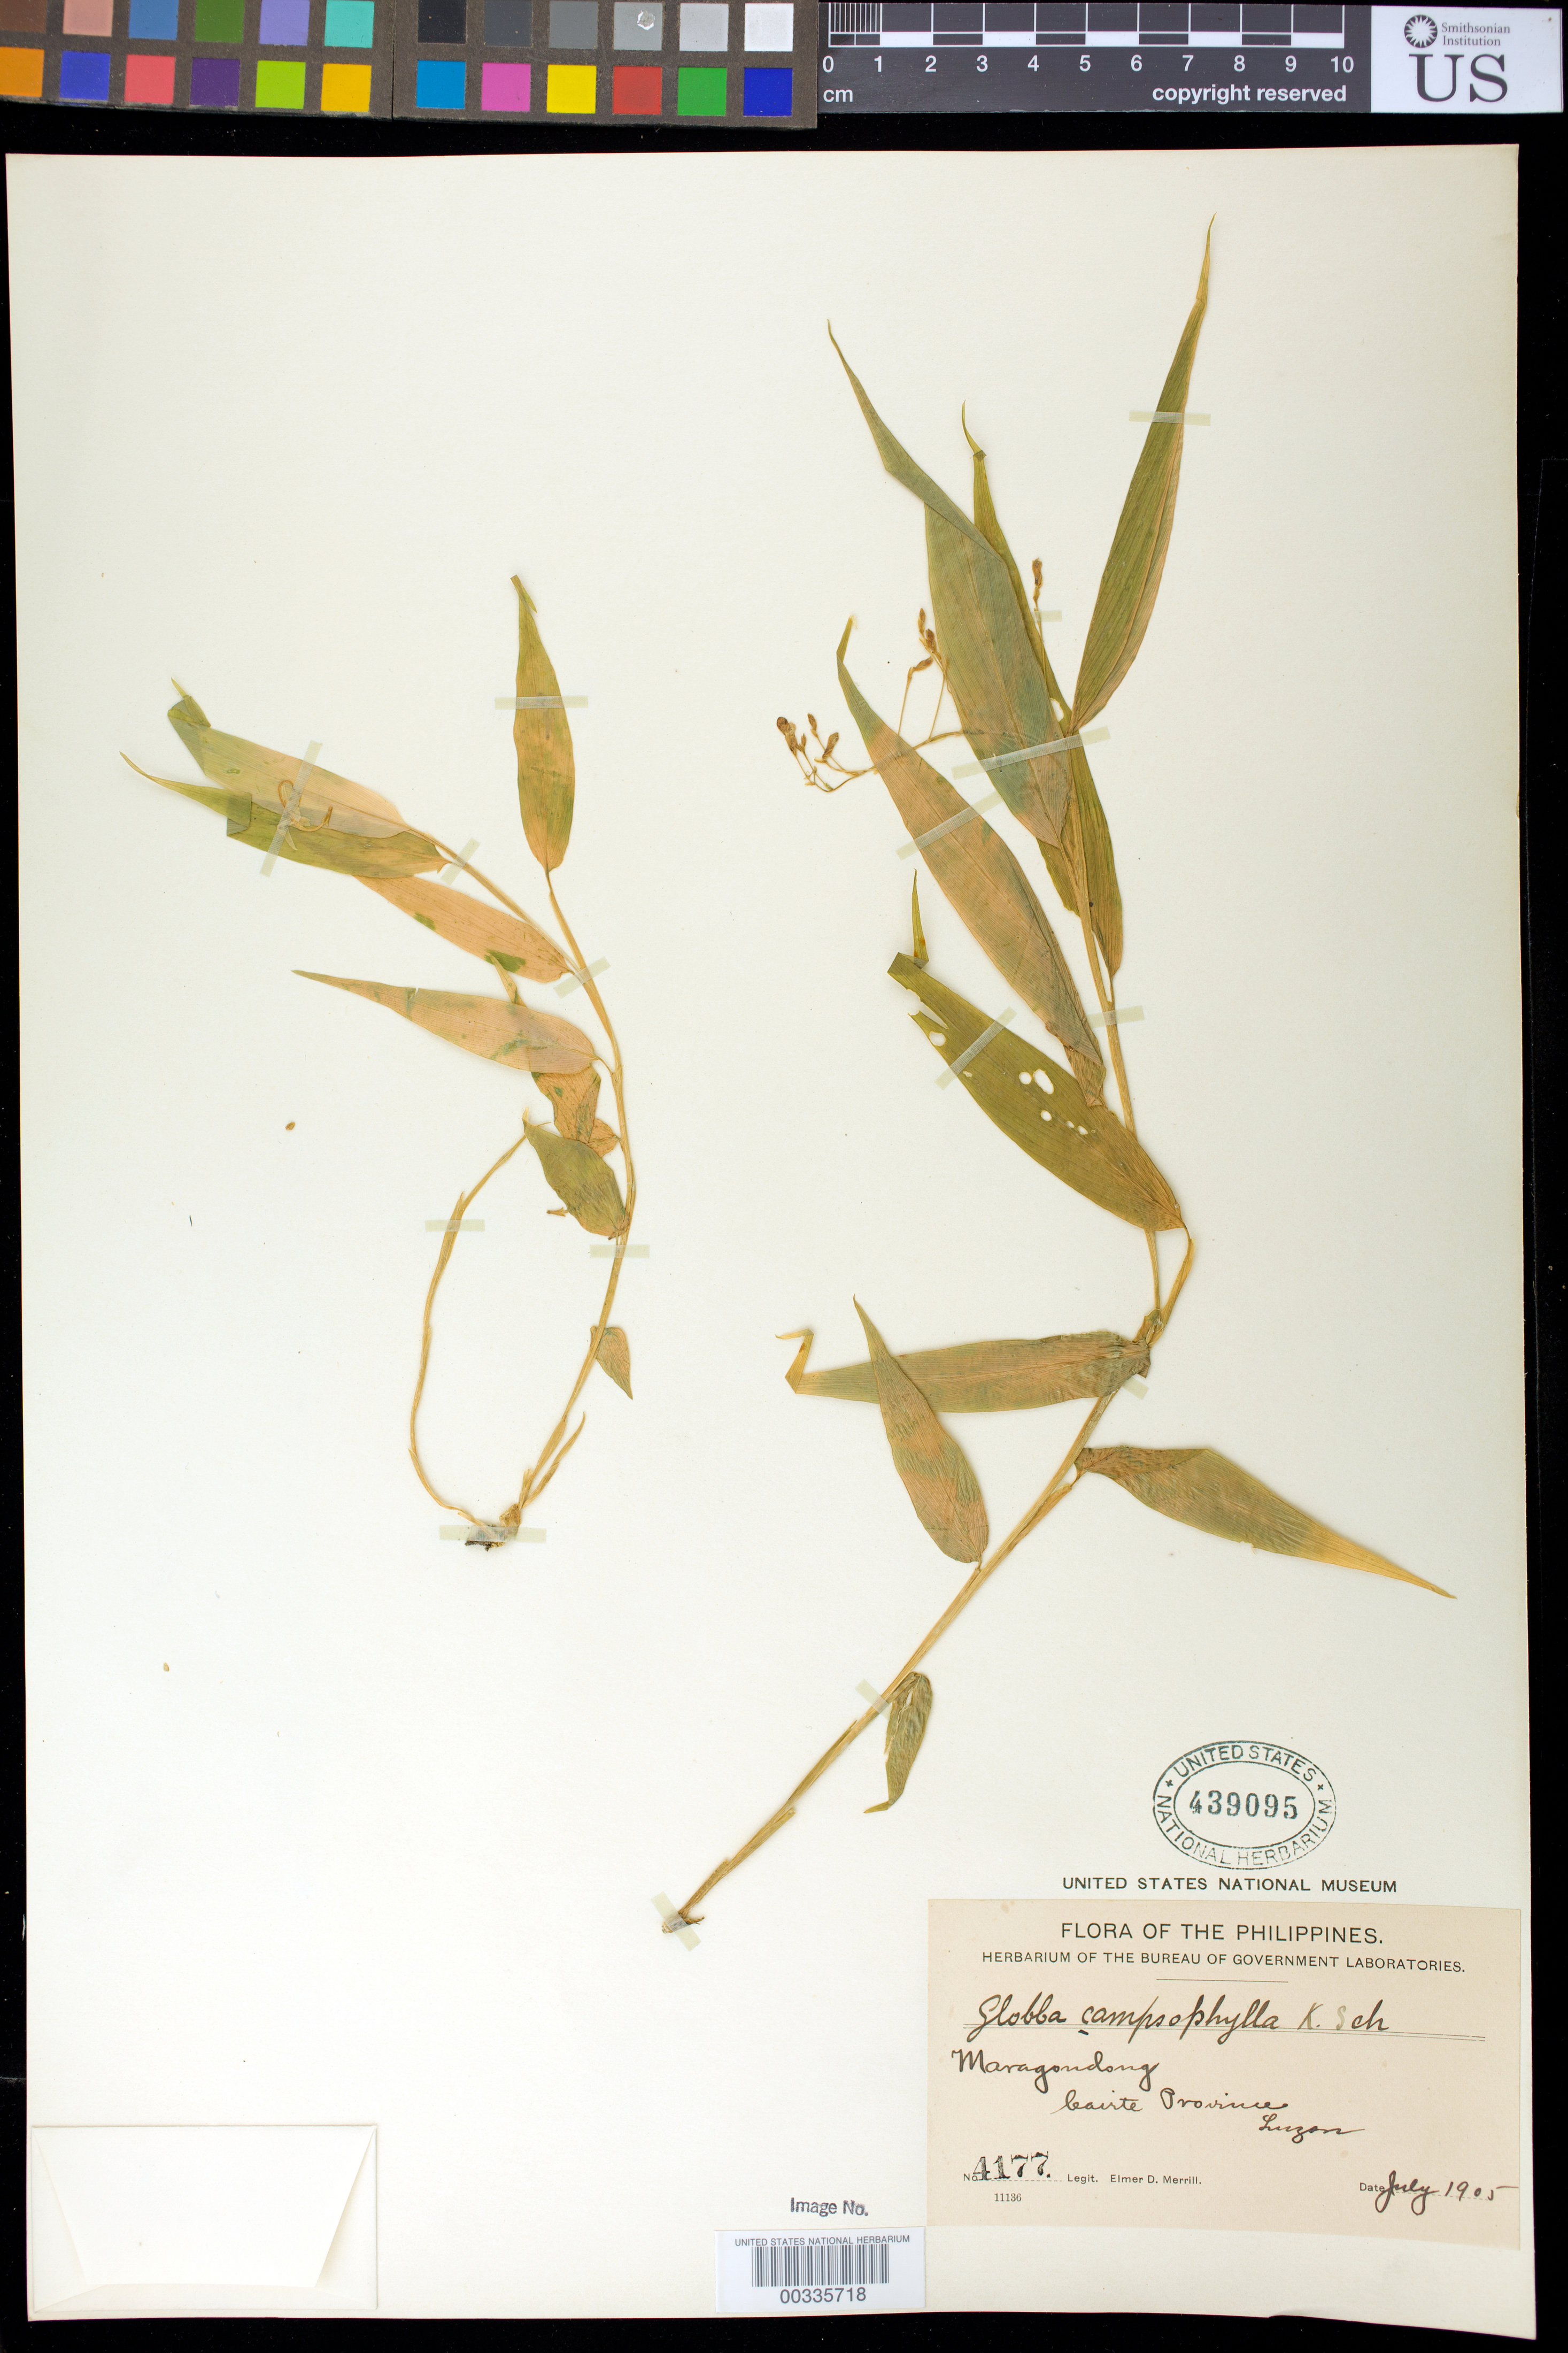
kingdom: Plantae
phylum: Tracheophyta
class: Liliopsida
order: Zingiberales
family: Zingiberaceae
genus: Globba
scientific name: Globba campsophylla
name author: K. Schum.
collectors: E. D. Merrill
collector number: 4177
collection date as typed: Jul 1905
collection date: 1905-07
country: Philippines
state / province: Central Visayas (?)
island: Luzon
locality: Maragondong (?), cairte prov. [maragondong is on negros island, negros oriental province]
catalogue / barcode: US 439095